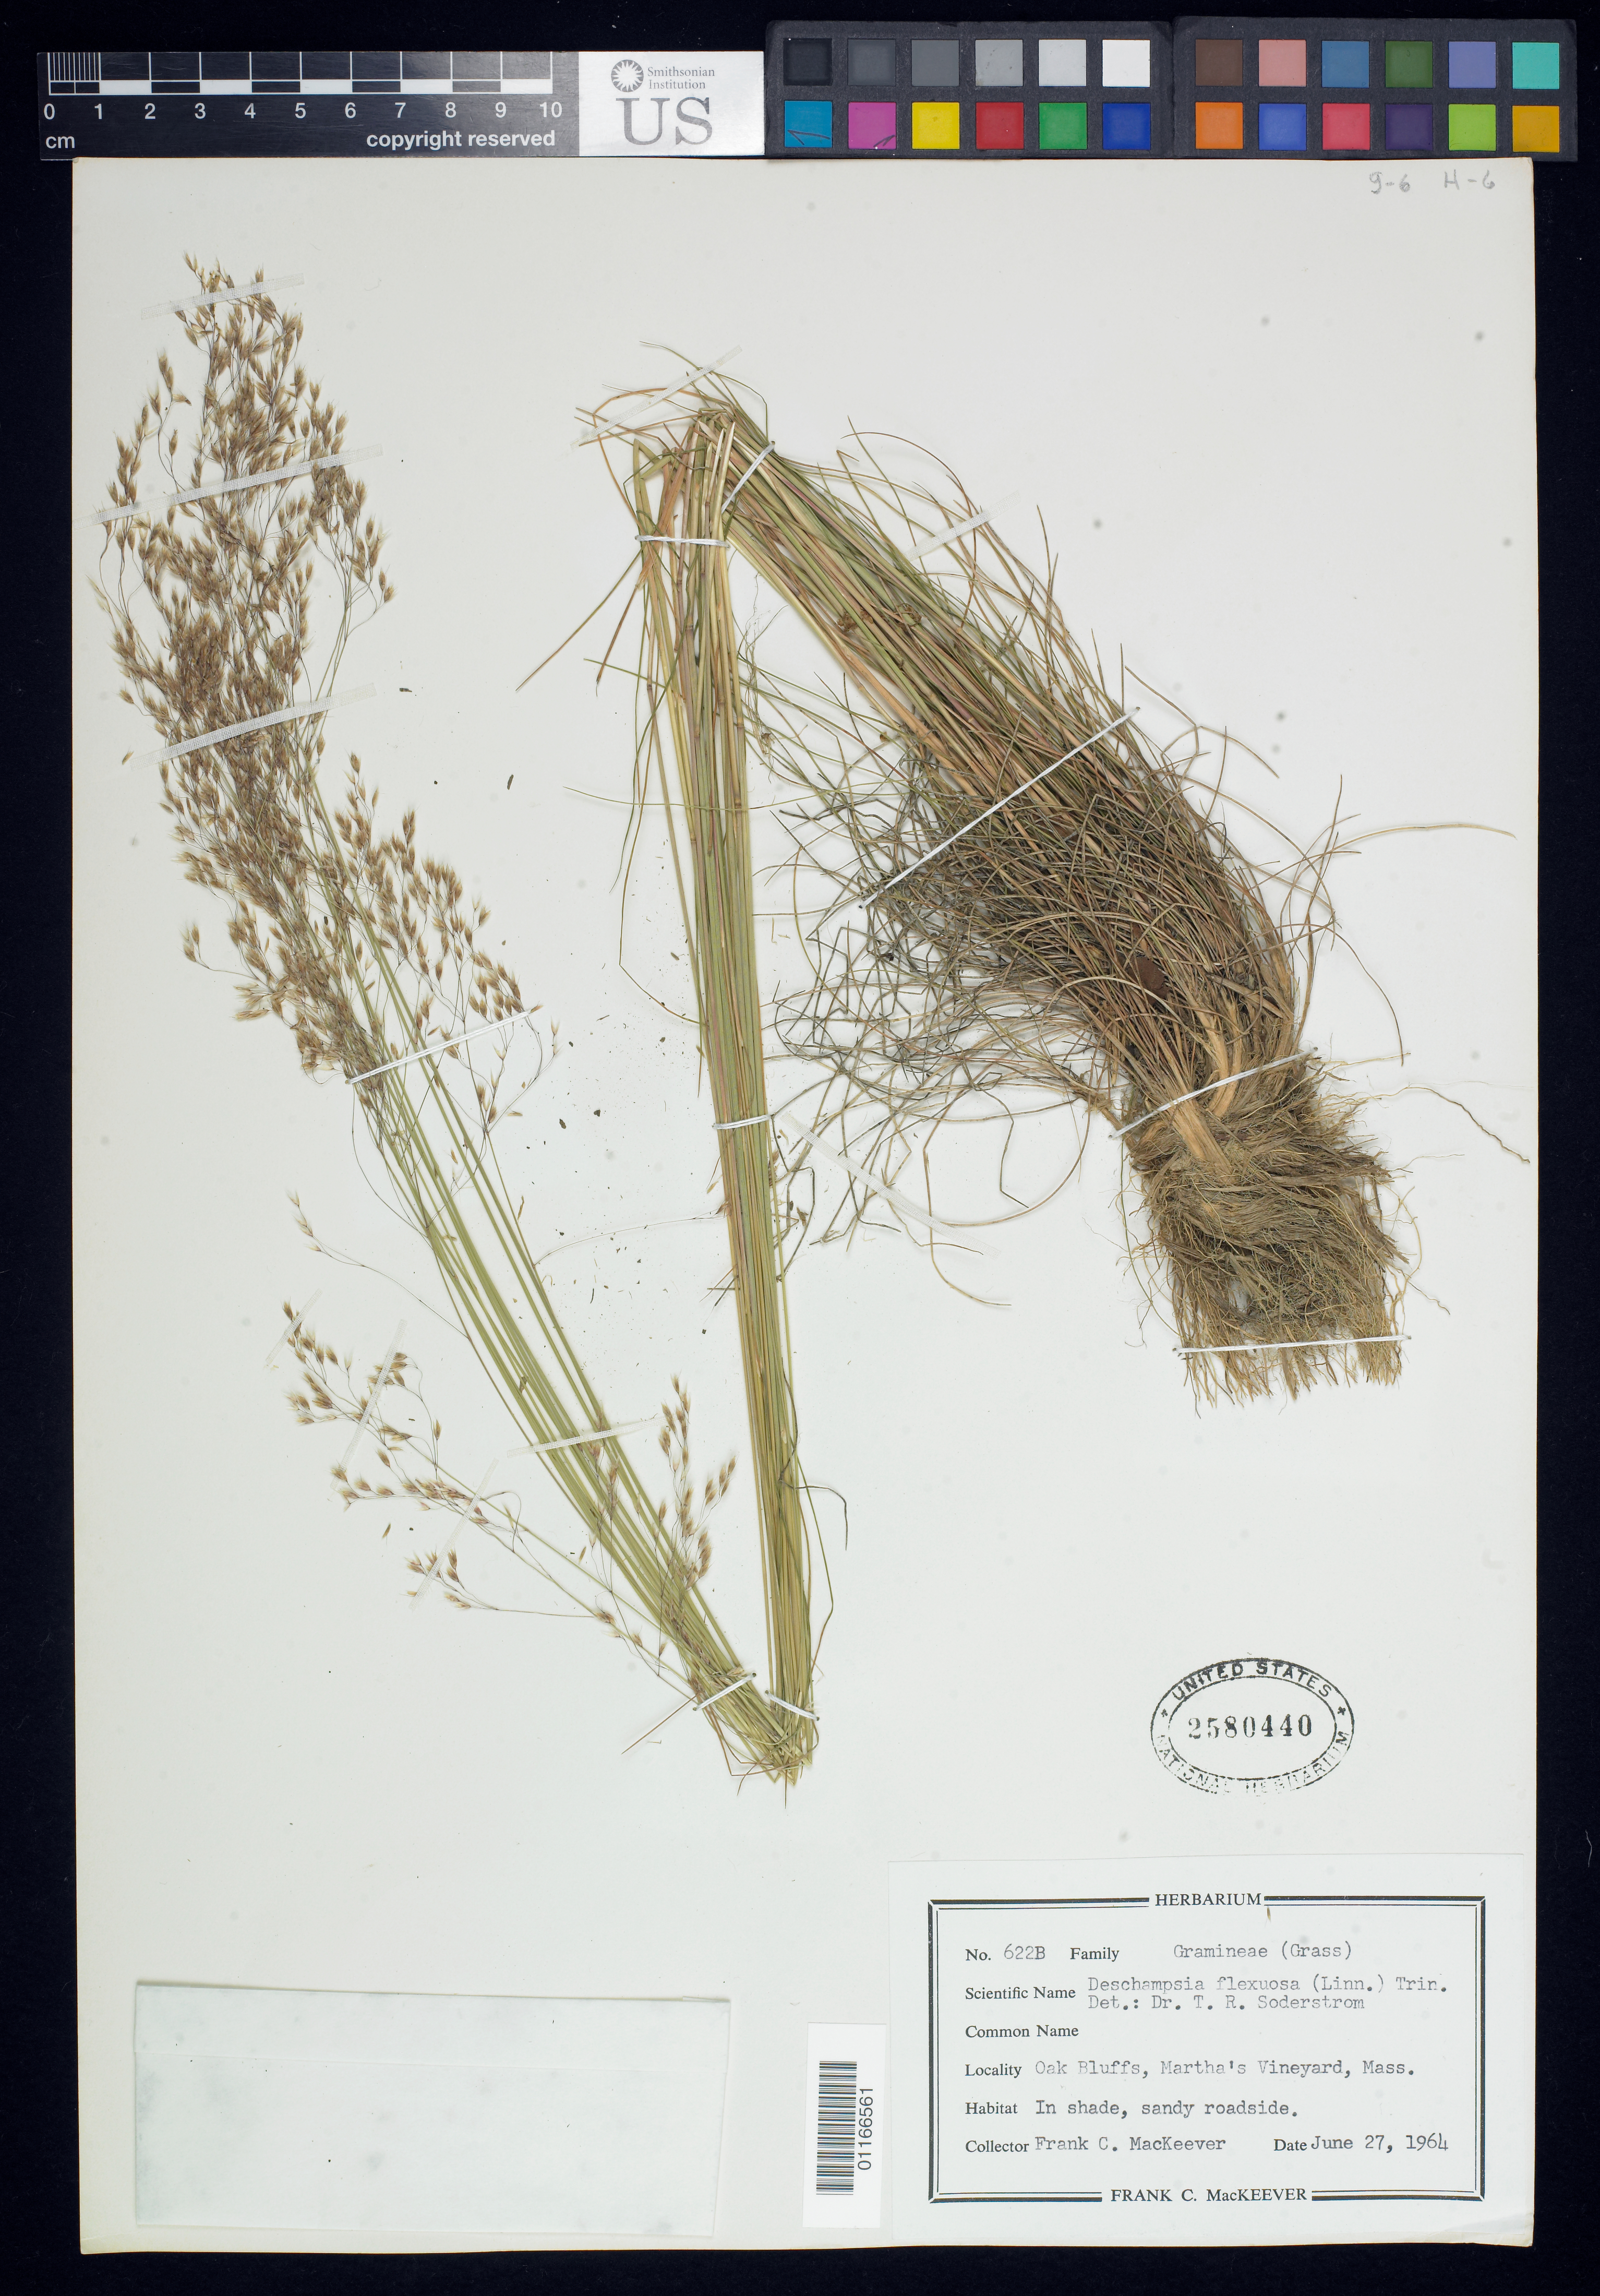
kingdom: Plantae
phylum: Tracheophyta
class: Liliopsida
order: Poales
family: Poaceae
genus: Avenella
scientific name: Avenella flexuosa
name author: (L.) Drejer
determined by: Poaceae Reorganization Project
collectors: F. C. MacKeever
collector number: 622B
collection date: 1964-06-27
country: United States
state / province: Massachusetts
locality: Oak Bluffs, Martha's Vineyard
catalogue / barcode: US 2580440